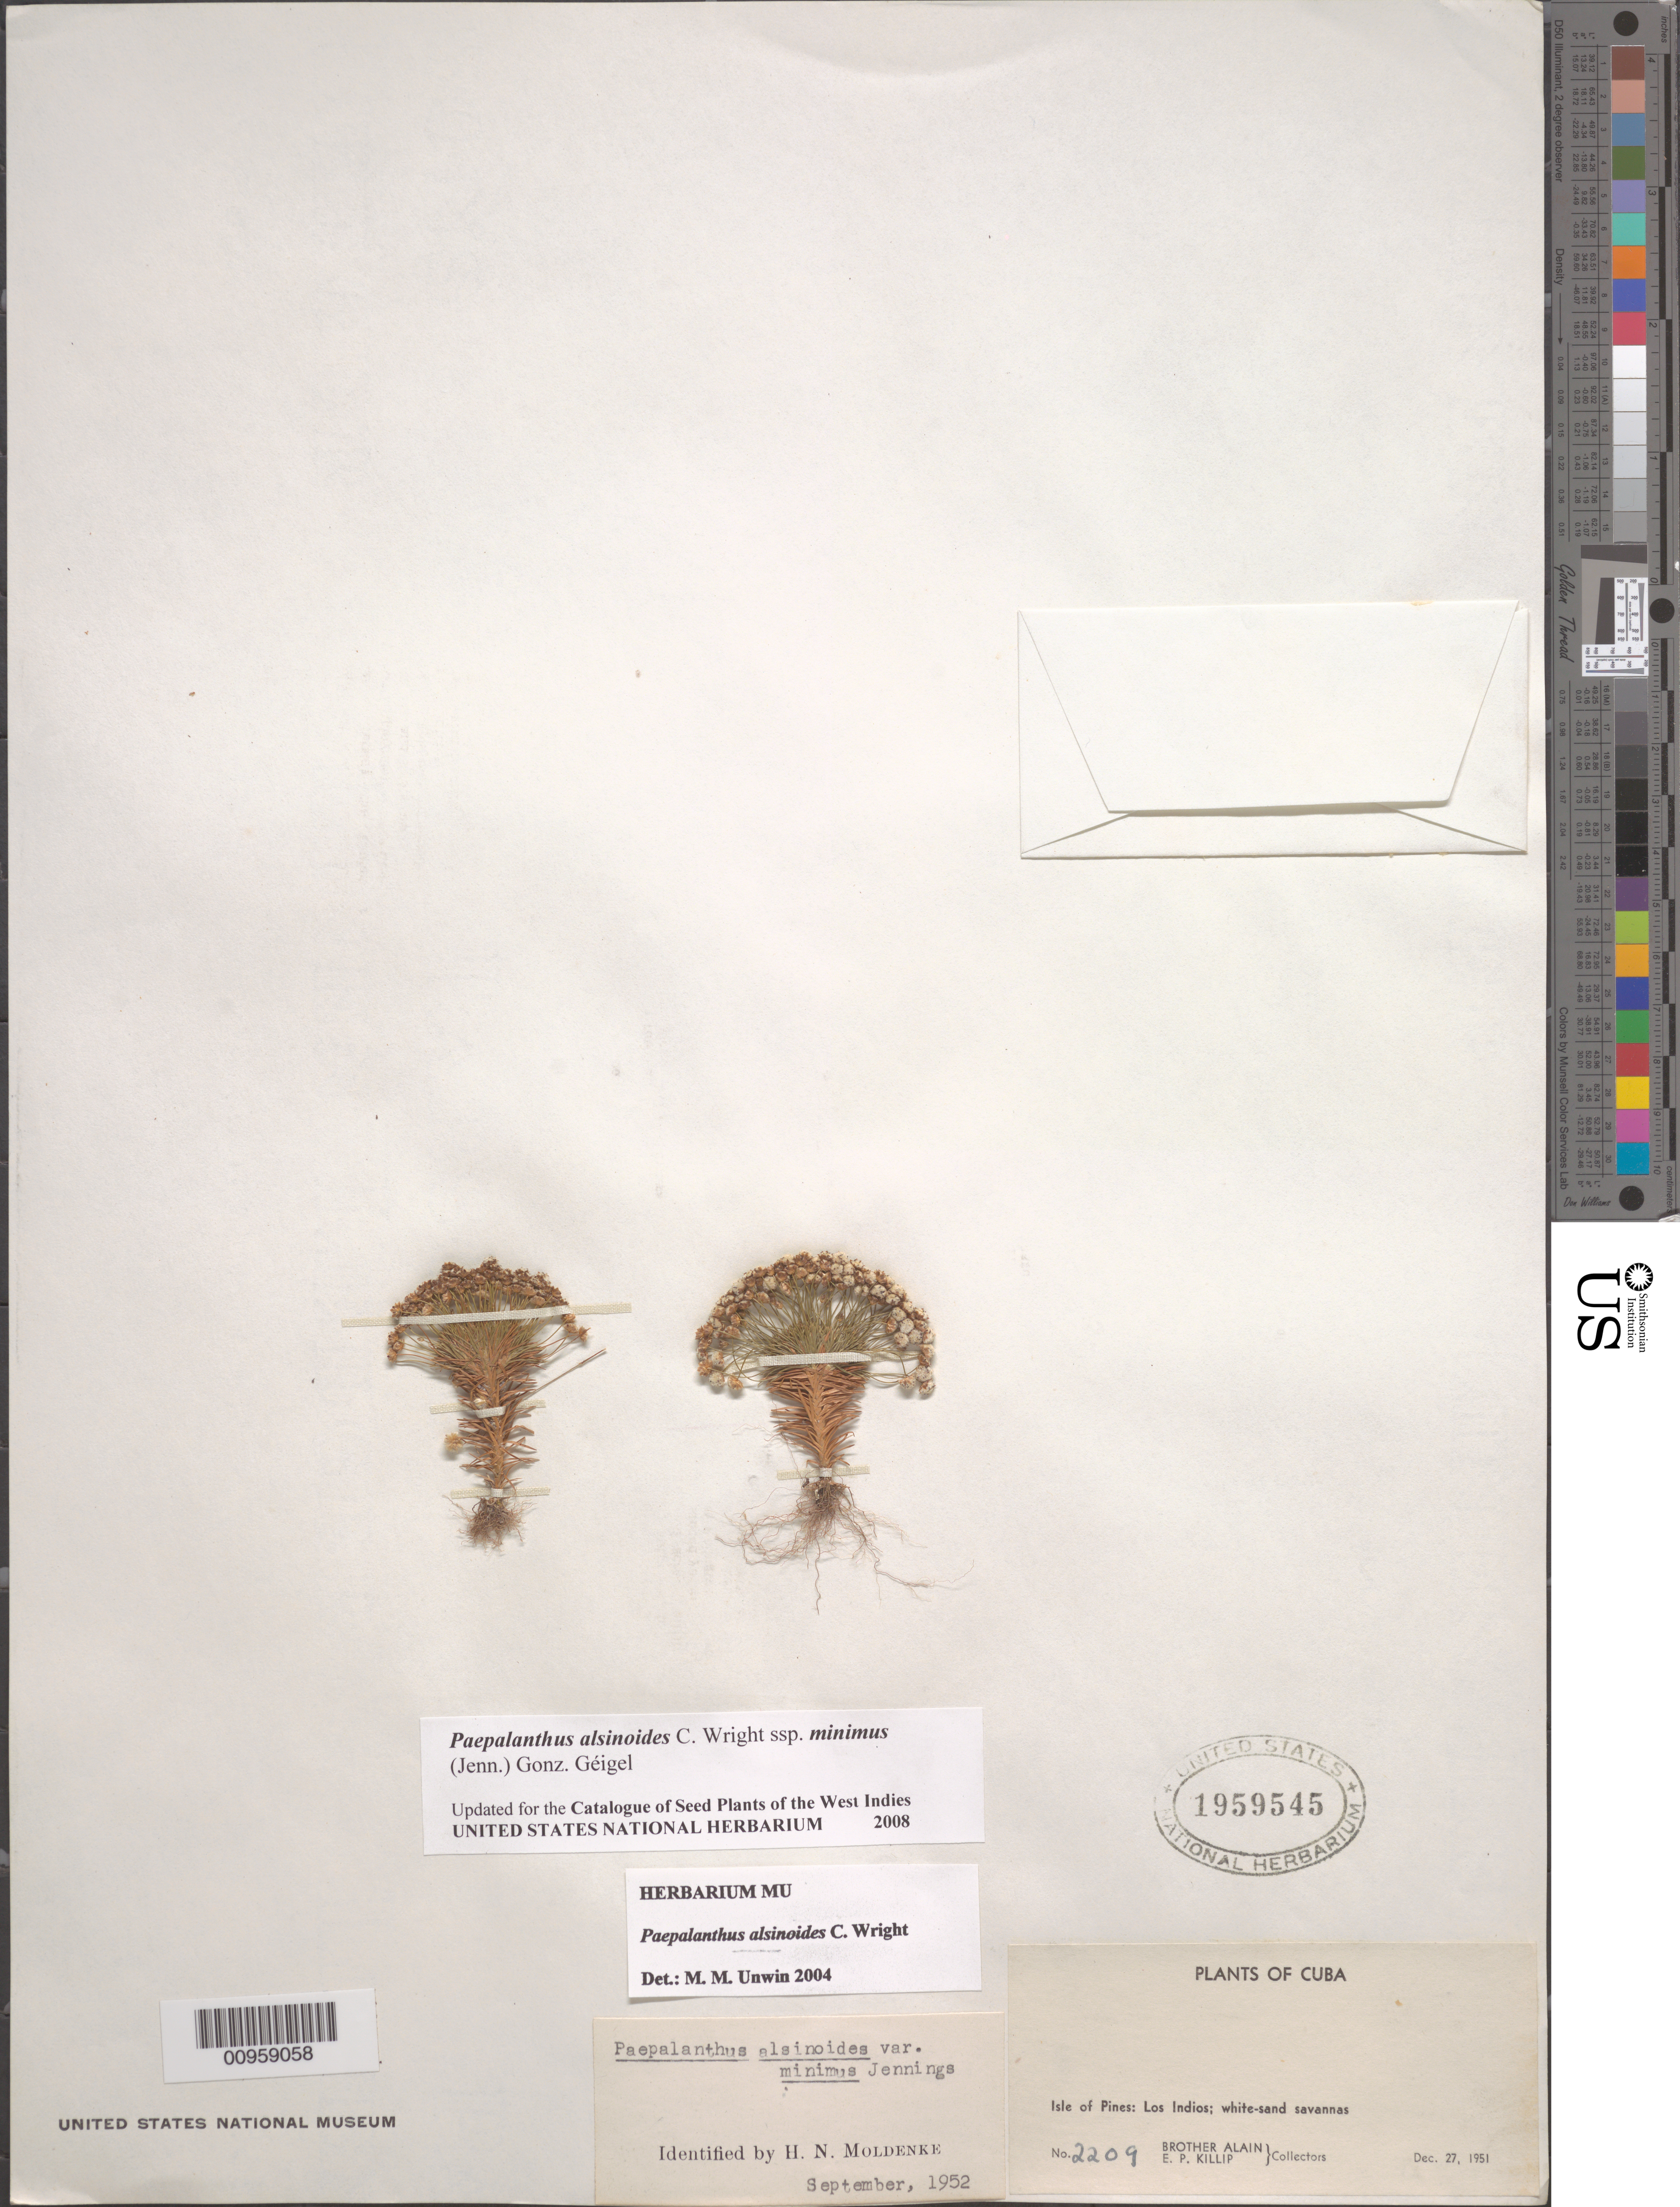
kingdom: Plantae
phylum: Tracheophyta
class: Liliopsida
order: Poales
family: Eriocaulaceae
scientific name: Giuliettia alsinoides subsp. minima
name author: (Jenn.) ined.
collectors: A. H. Liogier & E. P. Killip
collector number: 2209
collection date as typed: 27 Dec 1951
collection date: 1951-12-27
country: Cuba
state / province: Isla de la Juventud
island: Isla de la Juventud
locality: Los Indios, Isle of Pines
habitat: White-sand savannas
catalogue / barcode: US 1959545